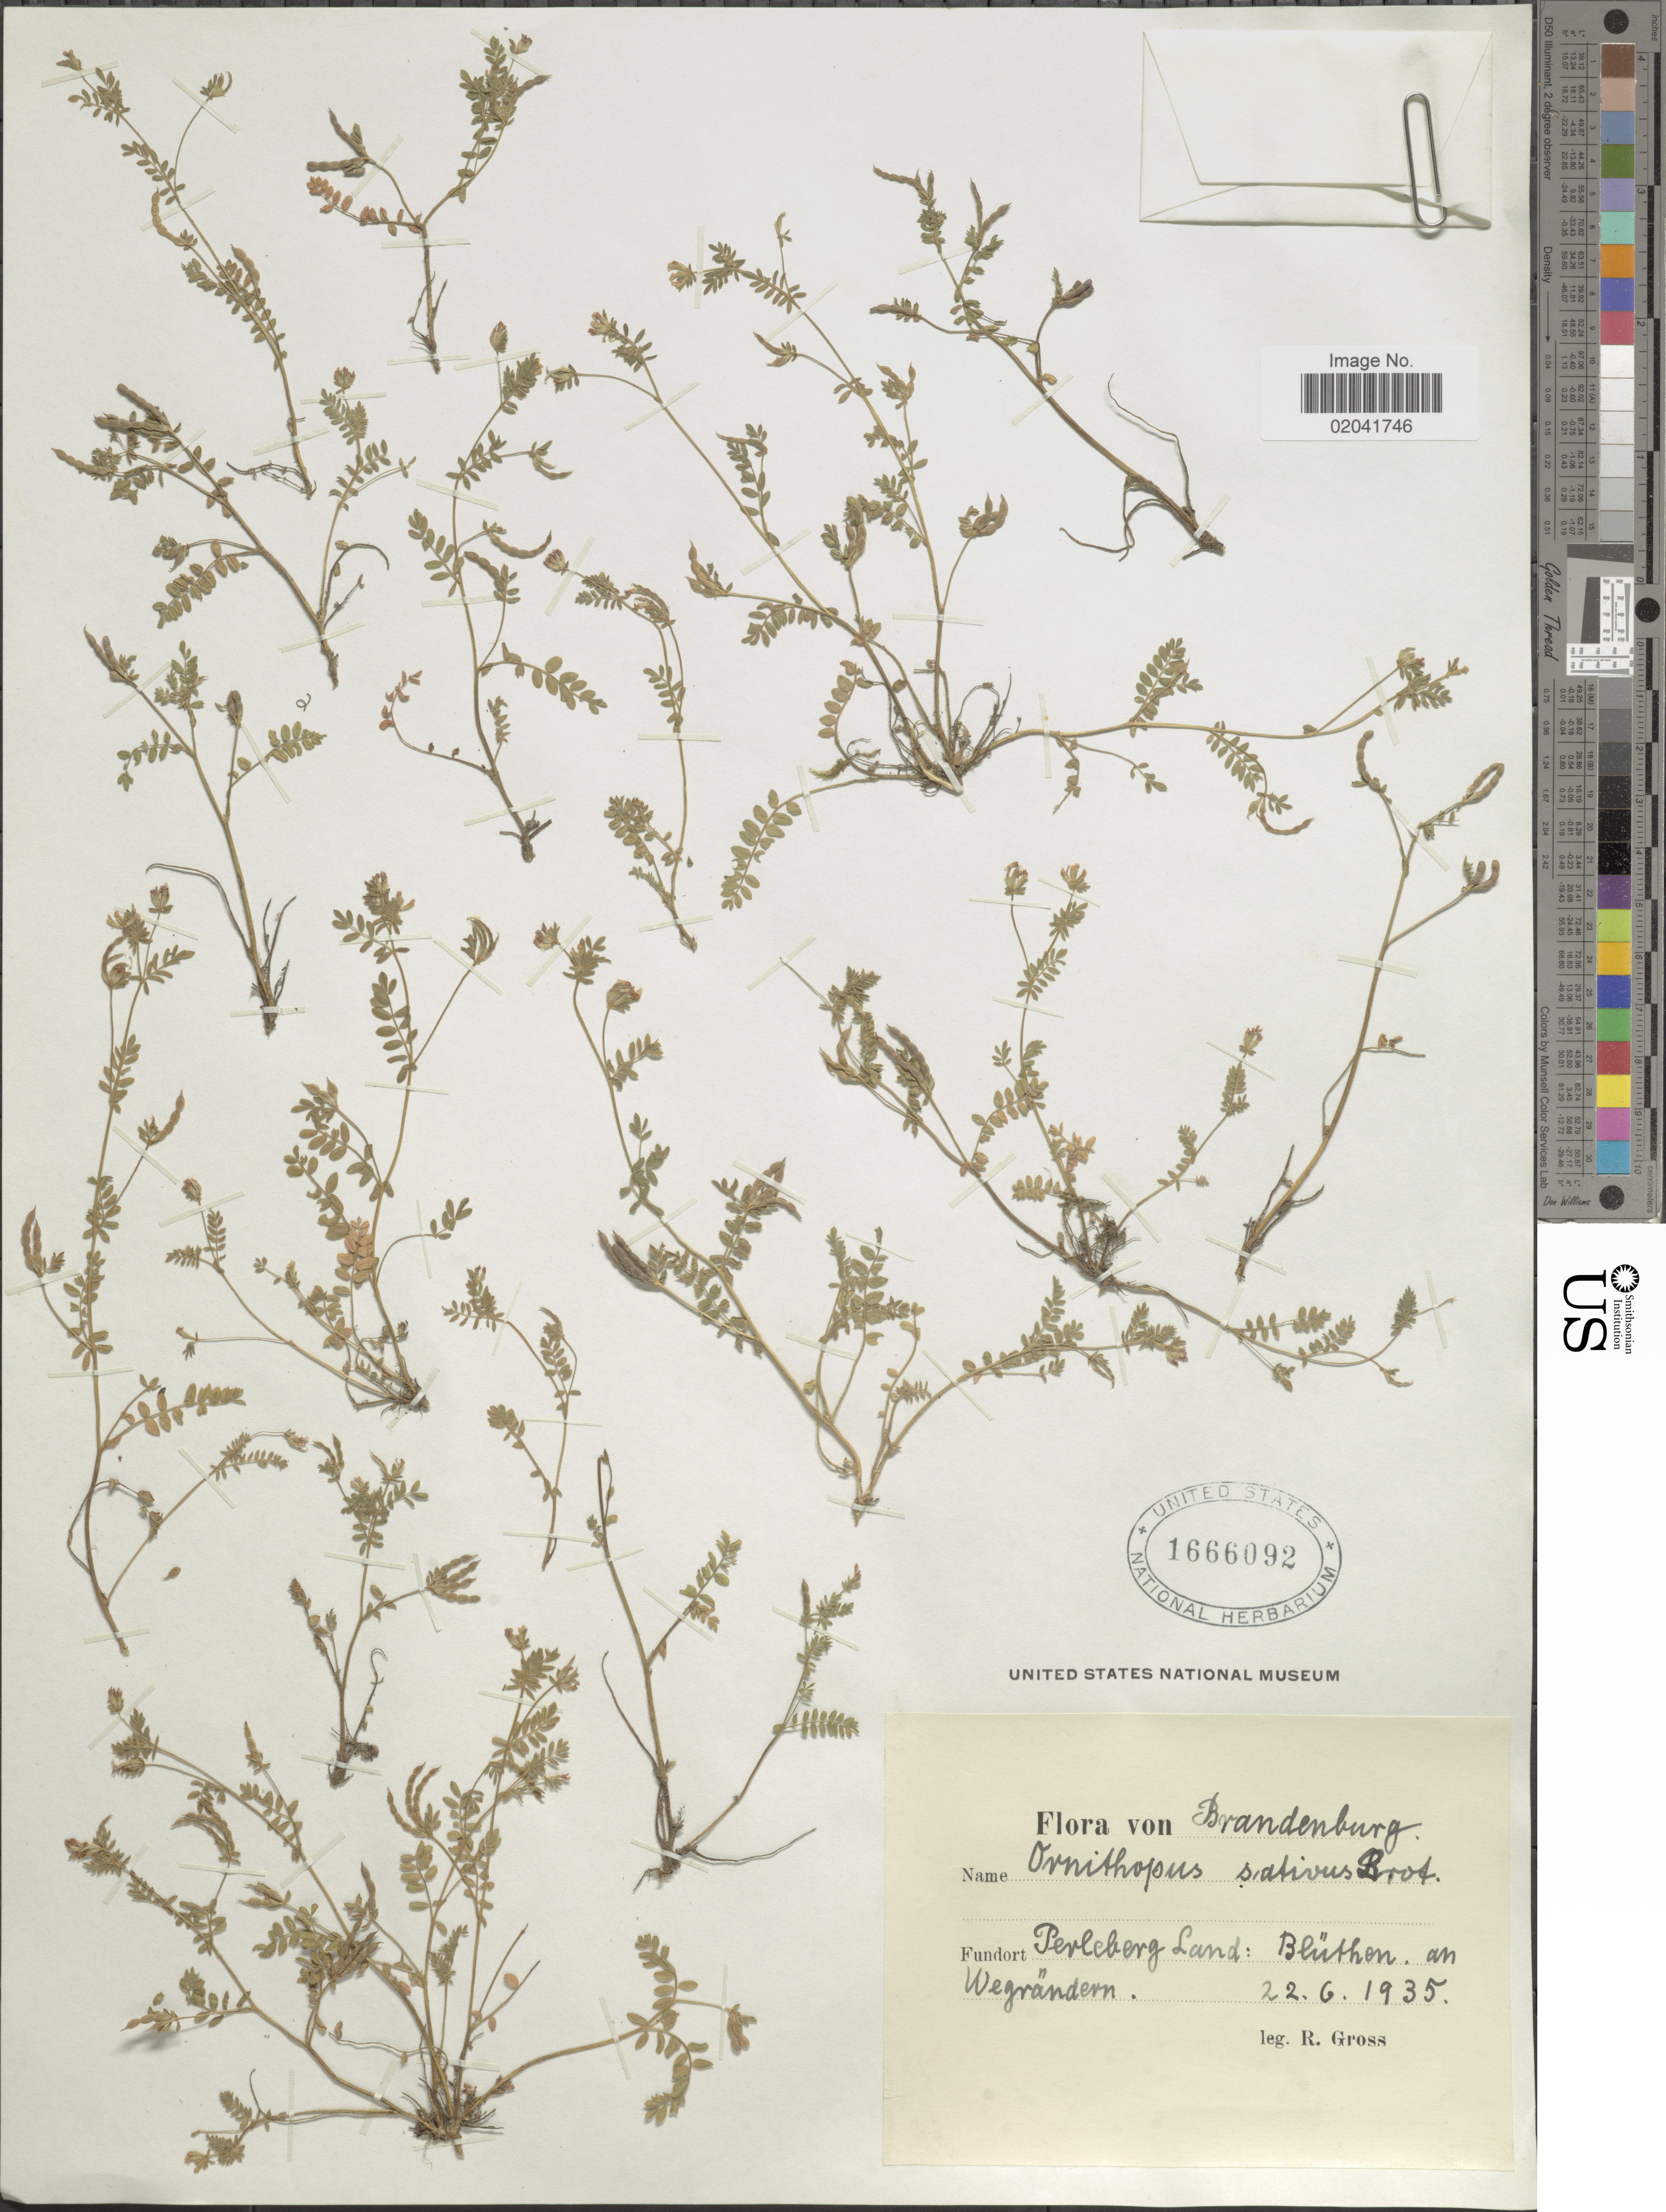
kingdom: Plantae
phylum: Tracheophyta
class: Magnoliopsida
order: Fabales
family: Fabaceae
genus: Ornithopus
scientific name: Ornithopus sativus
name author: Brot.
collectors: R. Gross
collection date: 1935-06-22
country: Germany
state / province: Brandenburg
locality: Perleberg Land: Blüthen an Wegrändern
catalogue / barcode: US 1666092